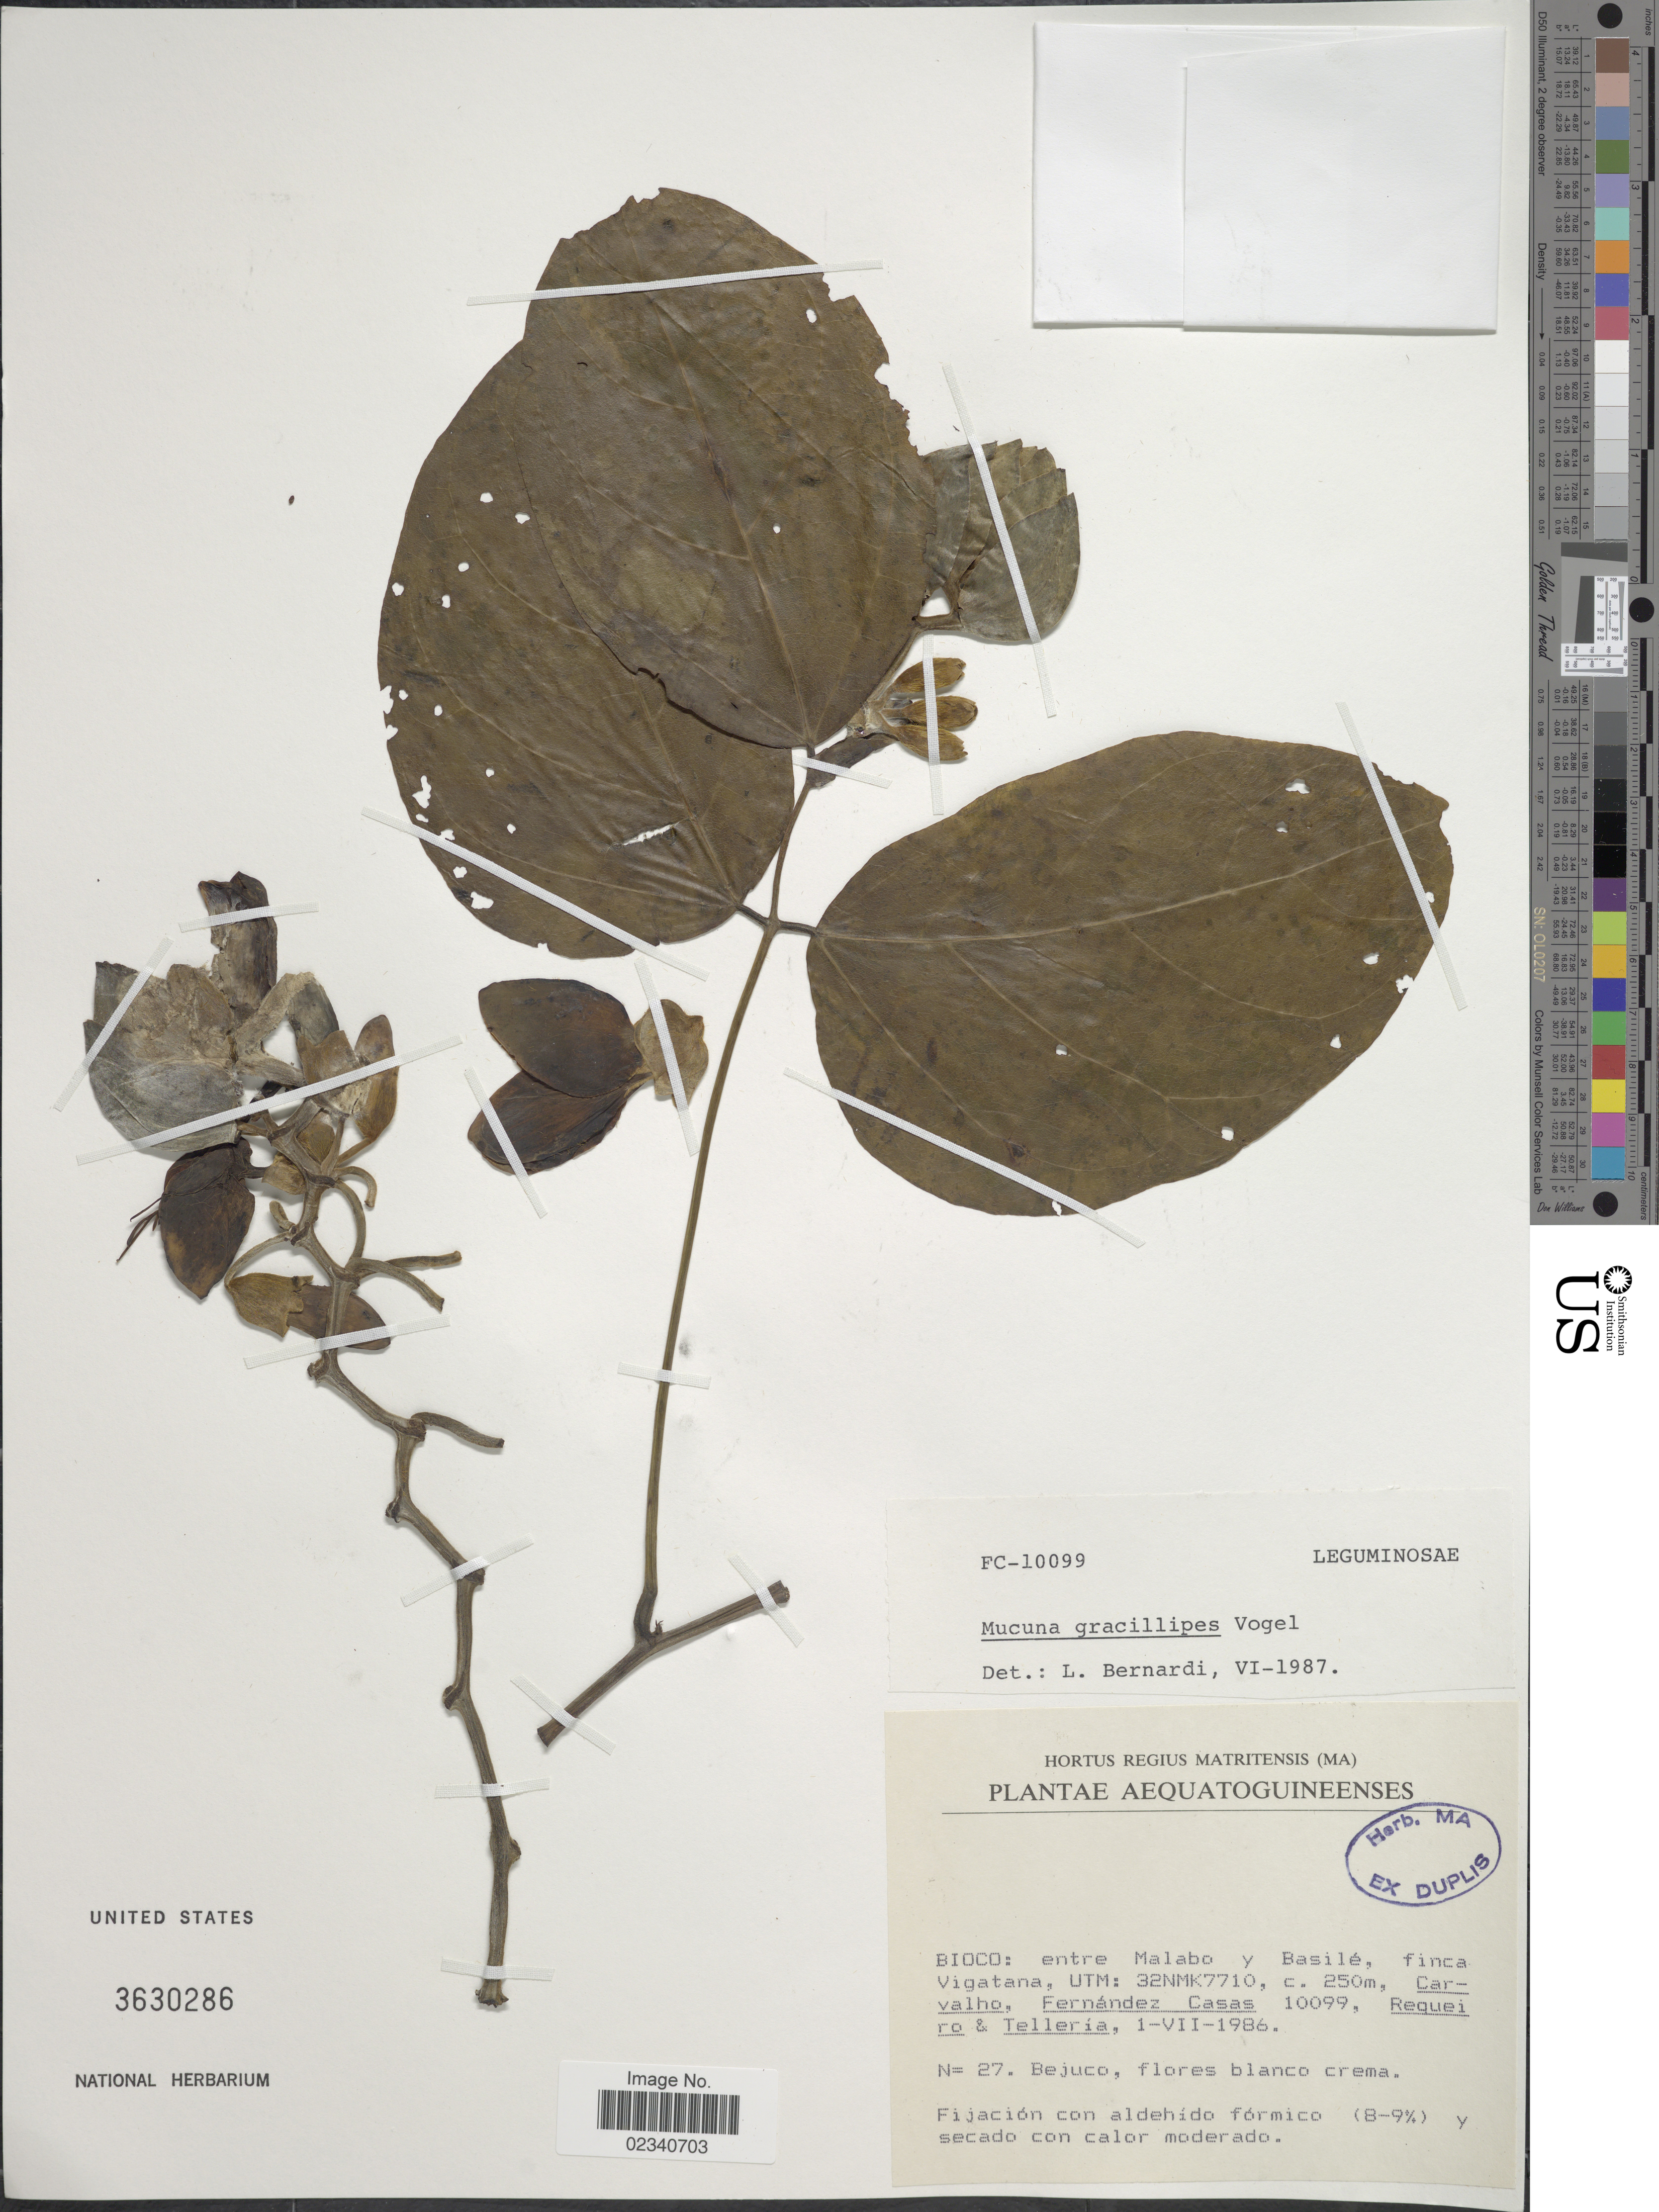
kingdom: Plantae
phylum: Tracheophyta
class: Magnoliopsida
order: Fabales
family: Fabaceae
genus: Mucuna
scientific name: Mucuna gracilipes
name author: Craib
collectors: Carvalho, --, F. Casas, Requeiro, -- & -. Telleria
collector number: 10099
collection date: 1986-07-01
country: Equatorial Guinea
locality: Bioco: entre Malabo y Besile, finca Vigatana, UTM: 32NMK7710.Aequatoguineenses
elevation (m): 250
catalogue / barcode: US 3630286